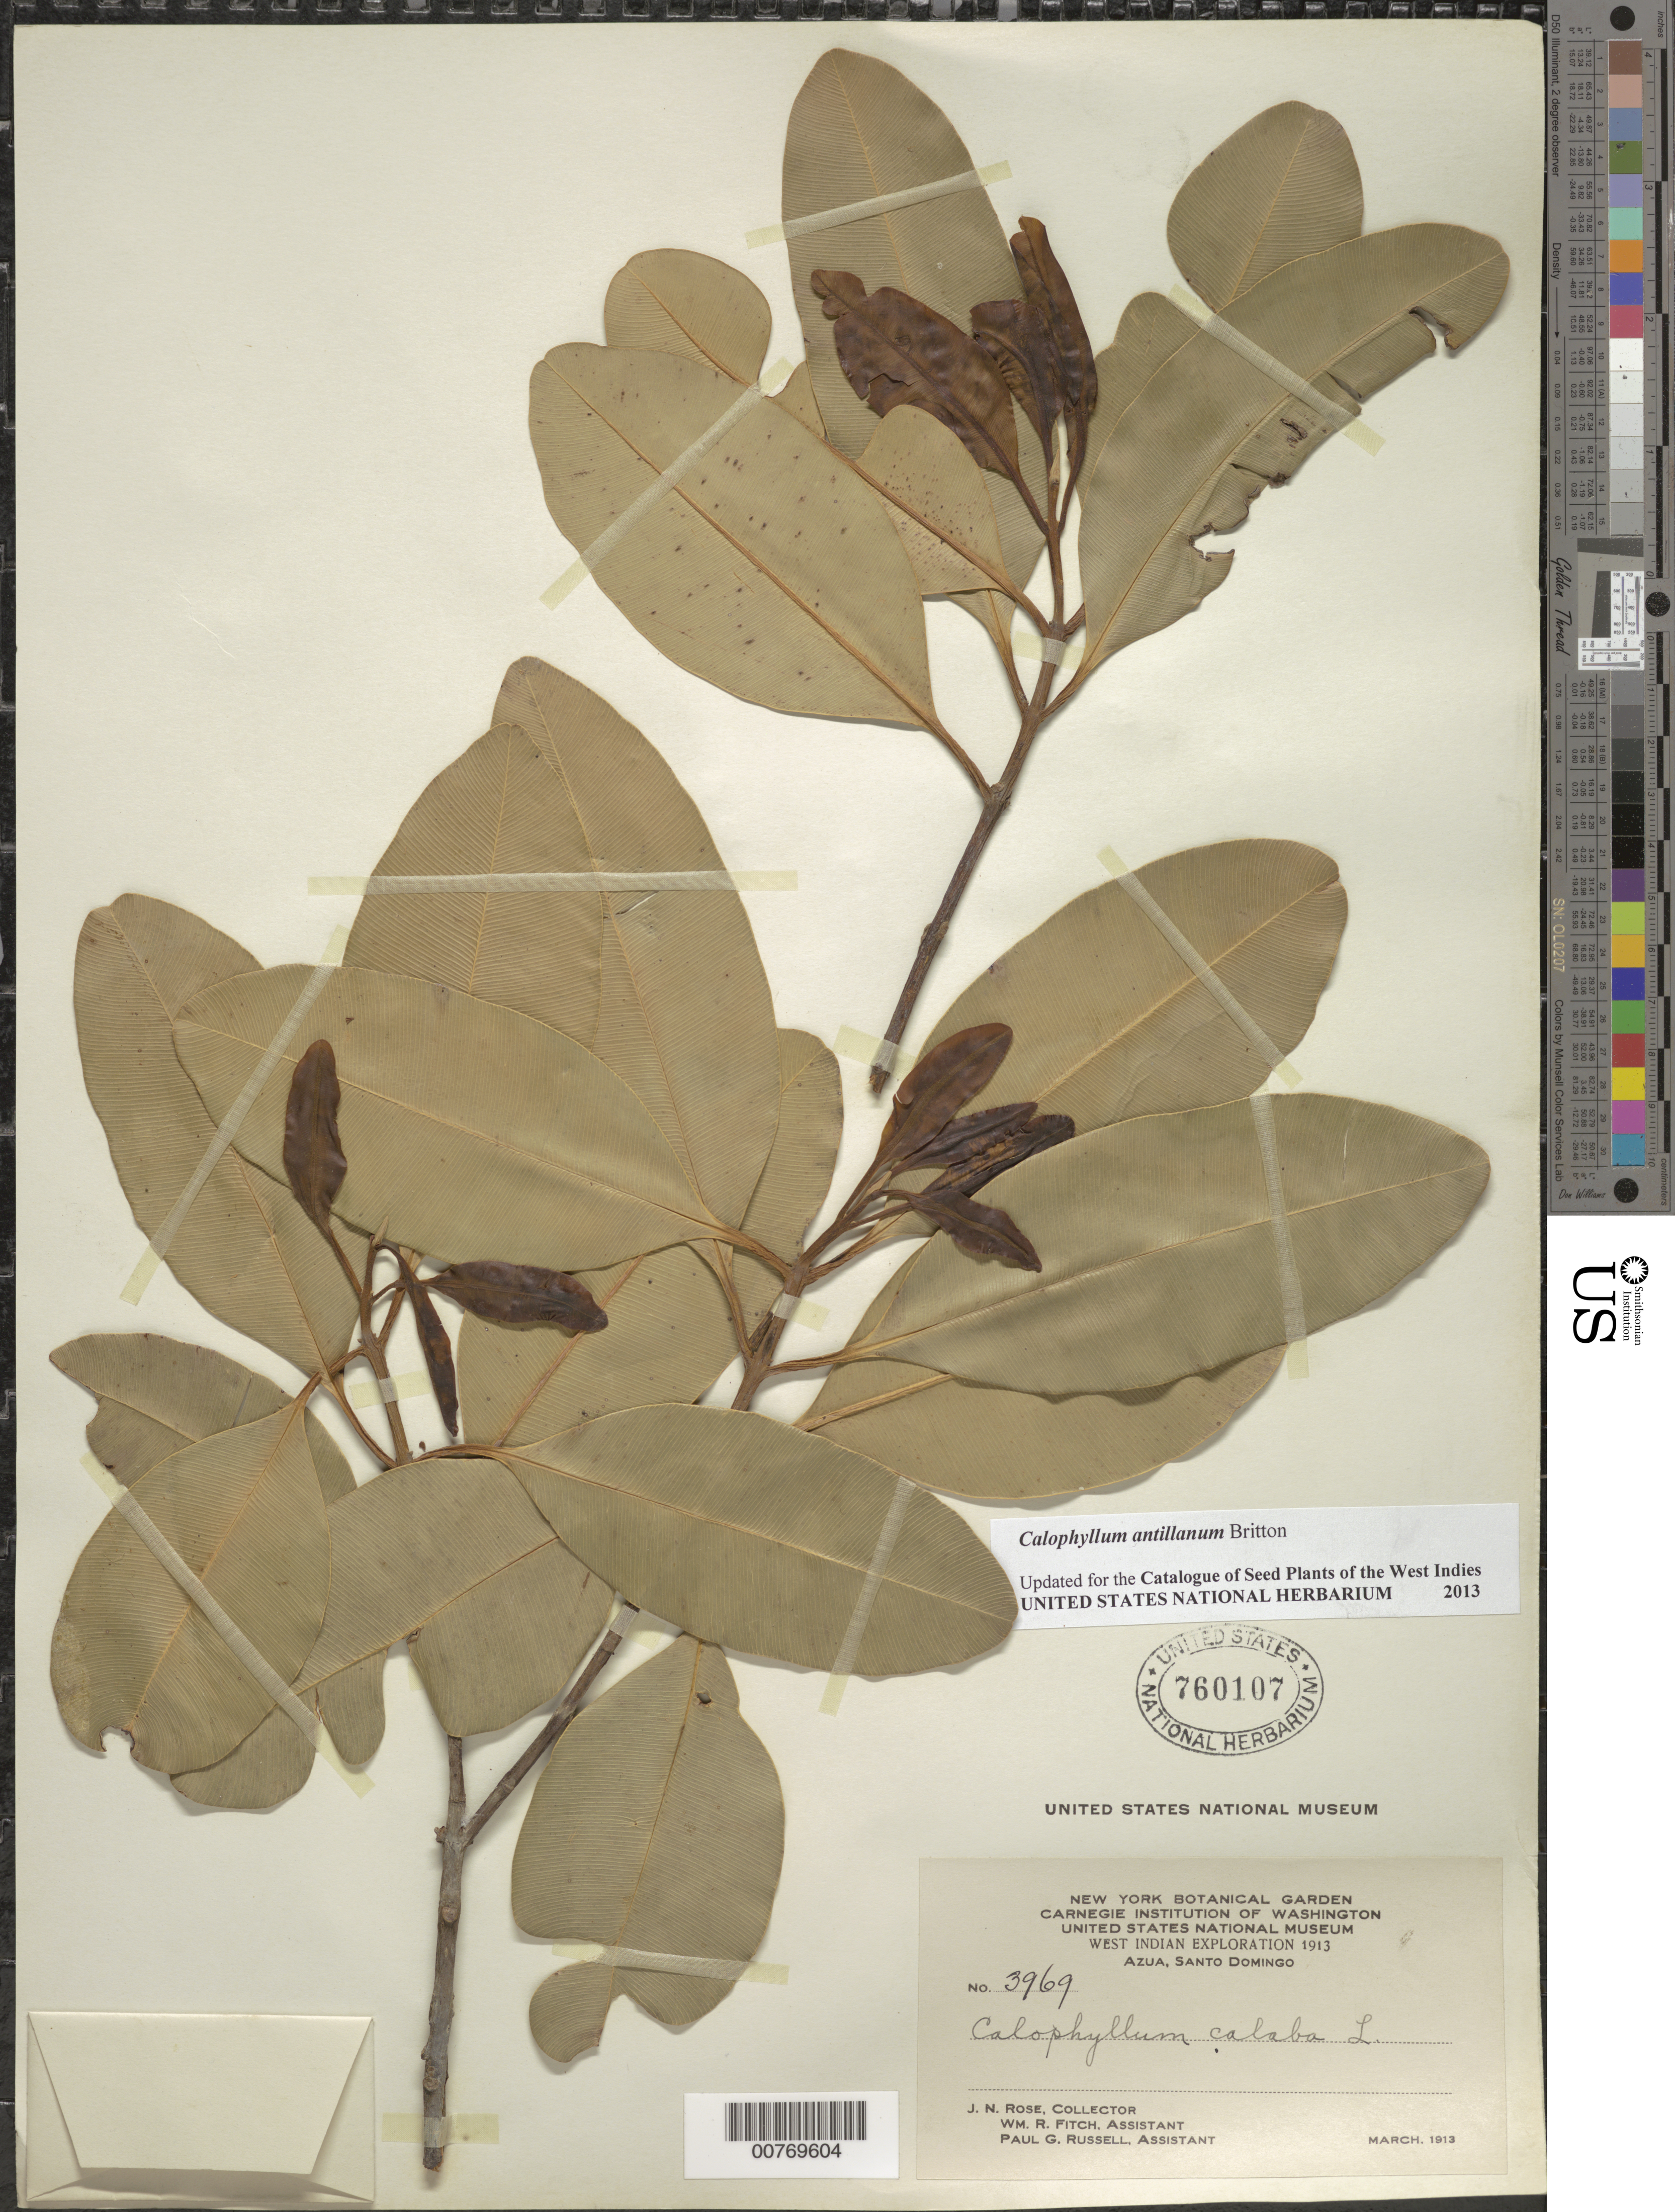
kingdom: Plantae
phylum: Tracheophyta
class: Magnoliopsida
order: Malpighiales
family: Calophyllaceae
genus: Calophyllum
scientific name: Calophyllum antillanum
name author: Britton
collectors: J. N. Rose, W. R. Fitch & P. G. Russell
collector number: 3969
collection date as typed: Mar 1913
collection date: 1913-03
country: Dominican Republic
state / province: Azua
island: Hispaniola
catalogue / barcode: US 760107